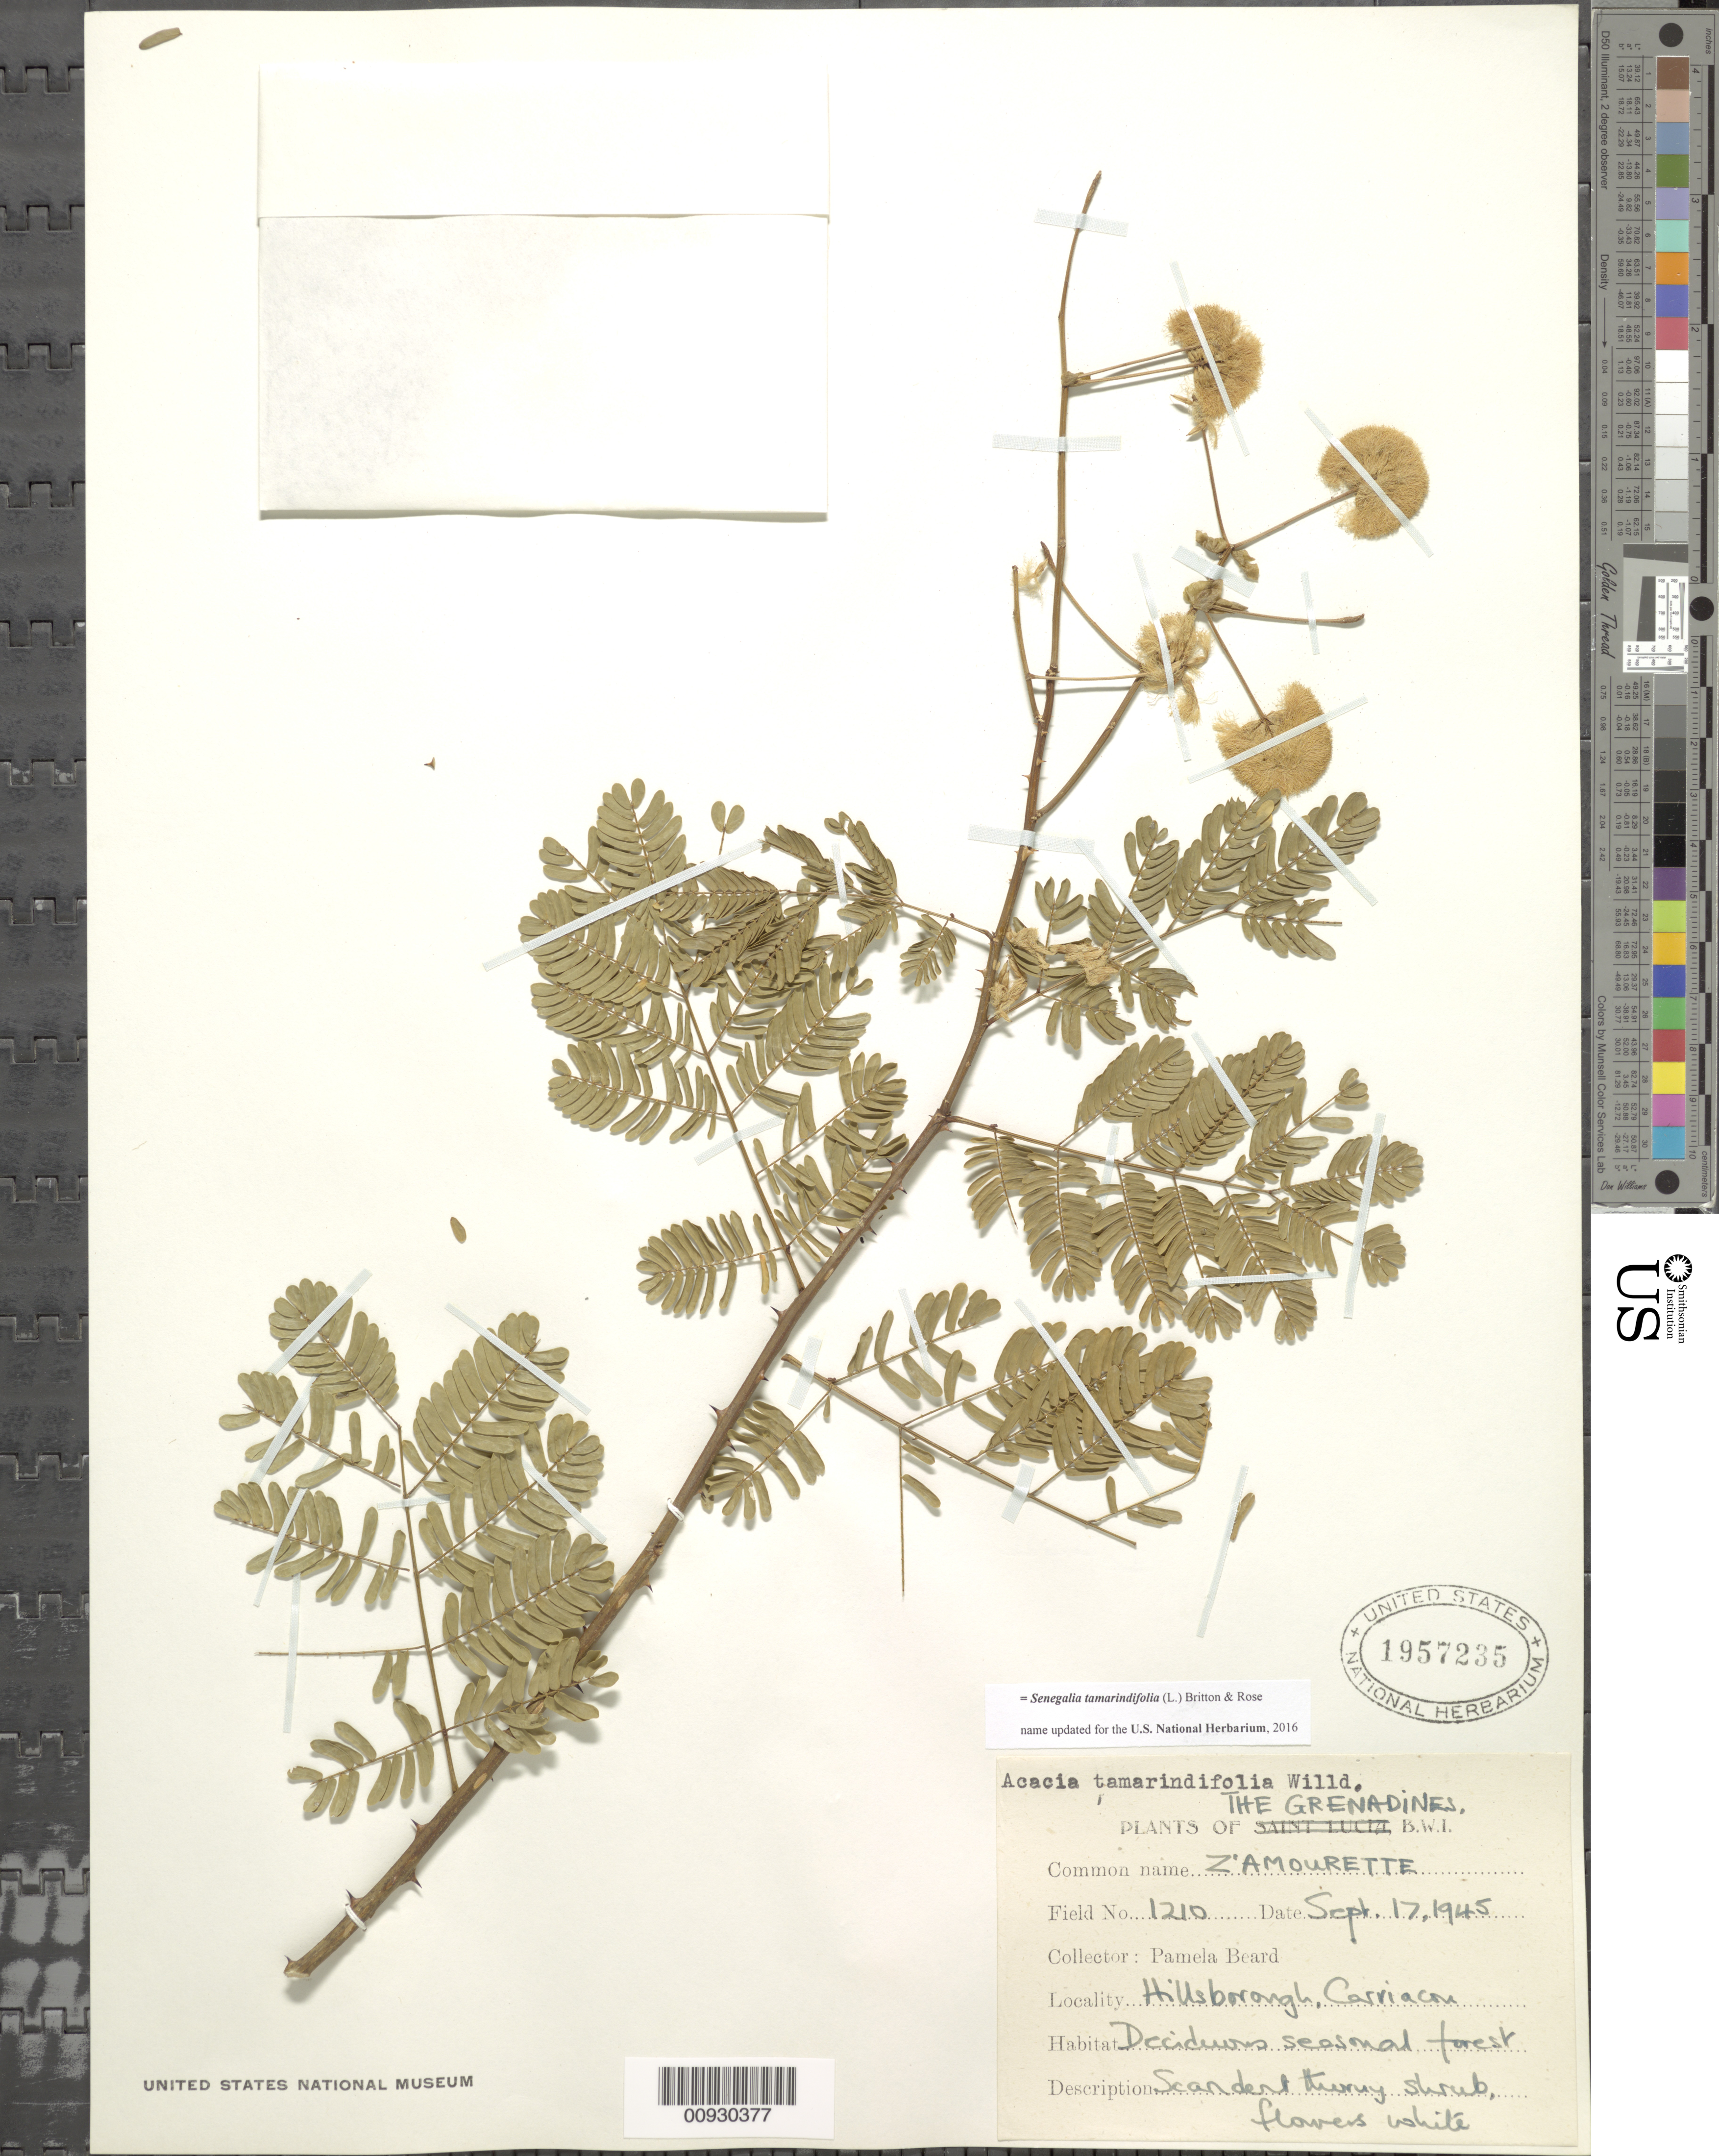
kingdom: Plantae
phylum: Tracheophyta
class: Magnoliopsida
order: Fabales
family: Fabaceae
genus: Senegalia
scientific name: Senegalia tamarindifolia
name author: (L.) Britton & Rose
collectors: P. Beard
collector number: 1210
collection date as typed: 17 Sep 1945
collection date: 1945-09-17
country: Grenada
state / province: Carriacou and Petite Martinique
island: Carriacou I.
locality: Hillsborough, Carriacou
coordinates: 0 N, 0 E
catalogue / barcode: US 1957235